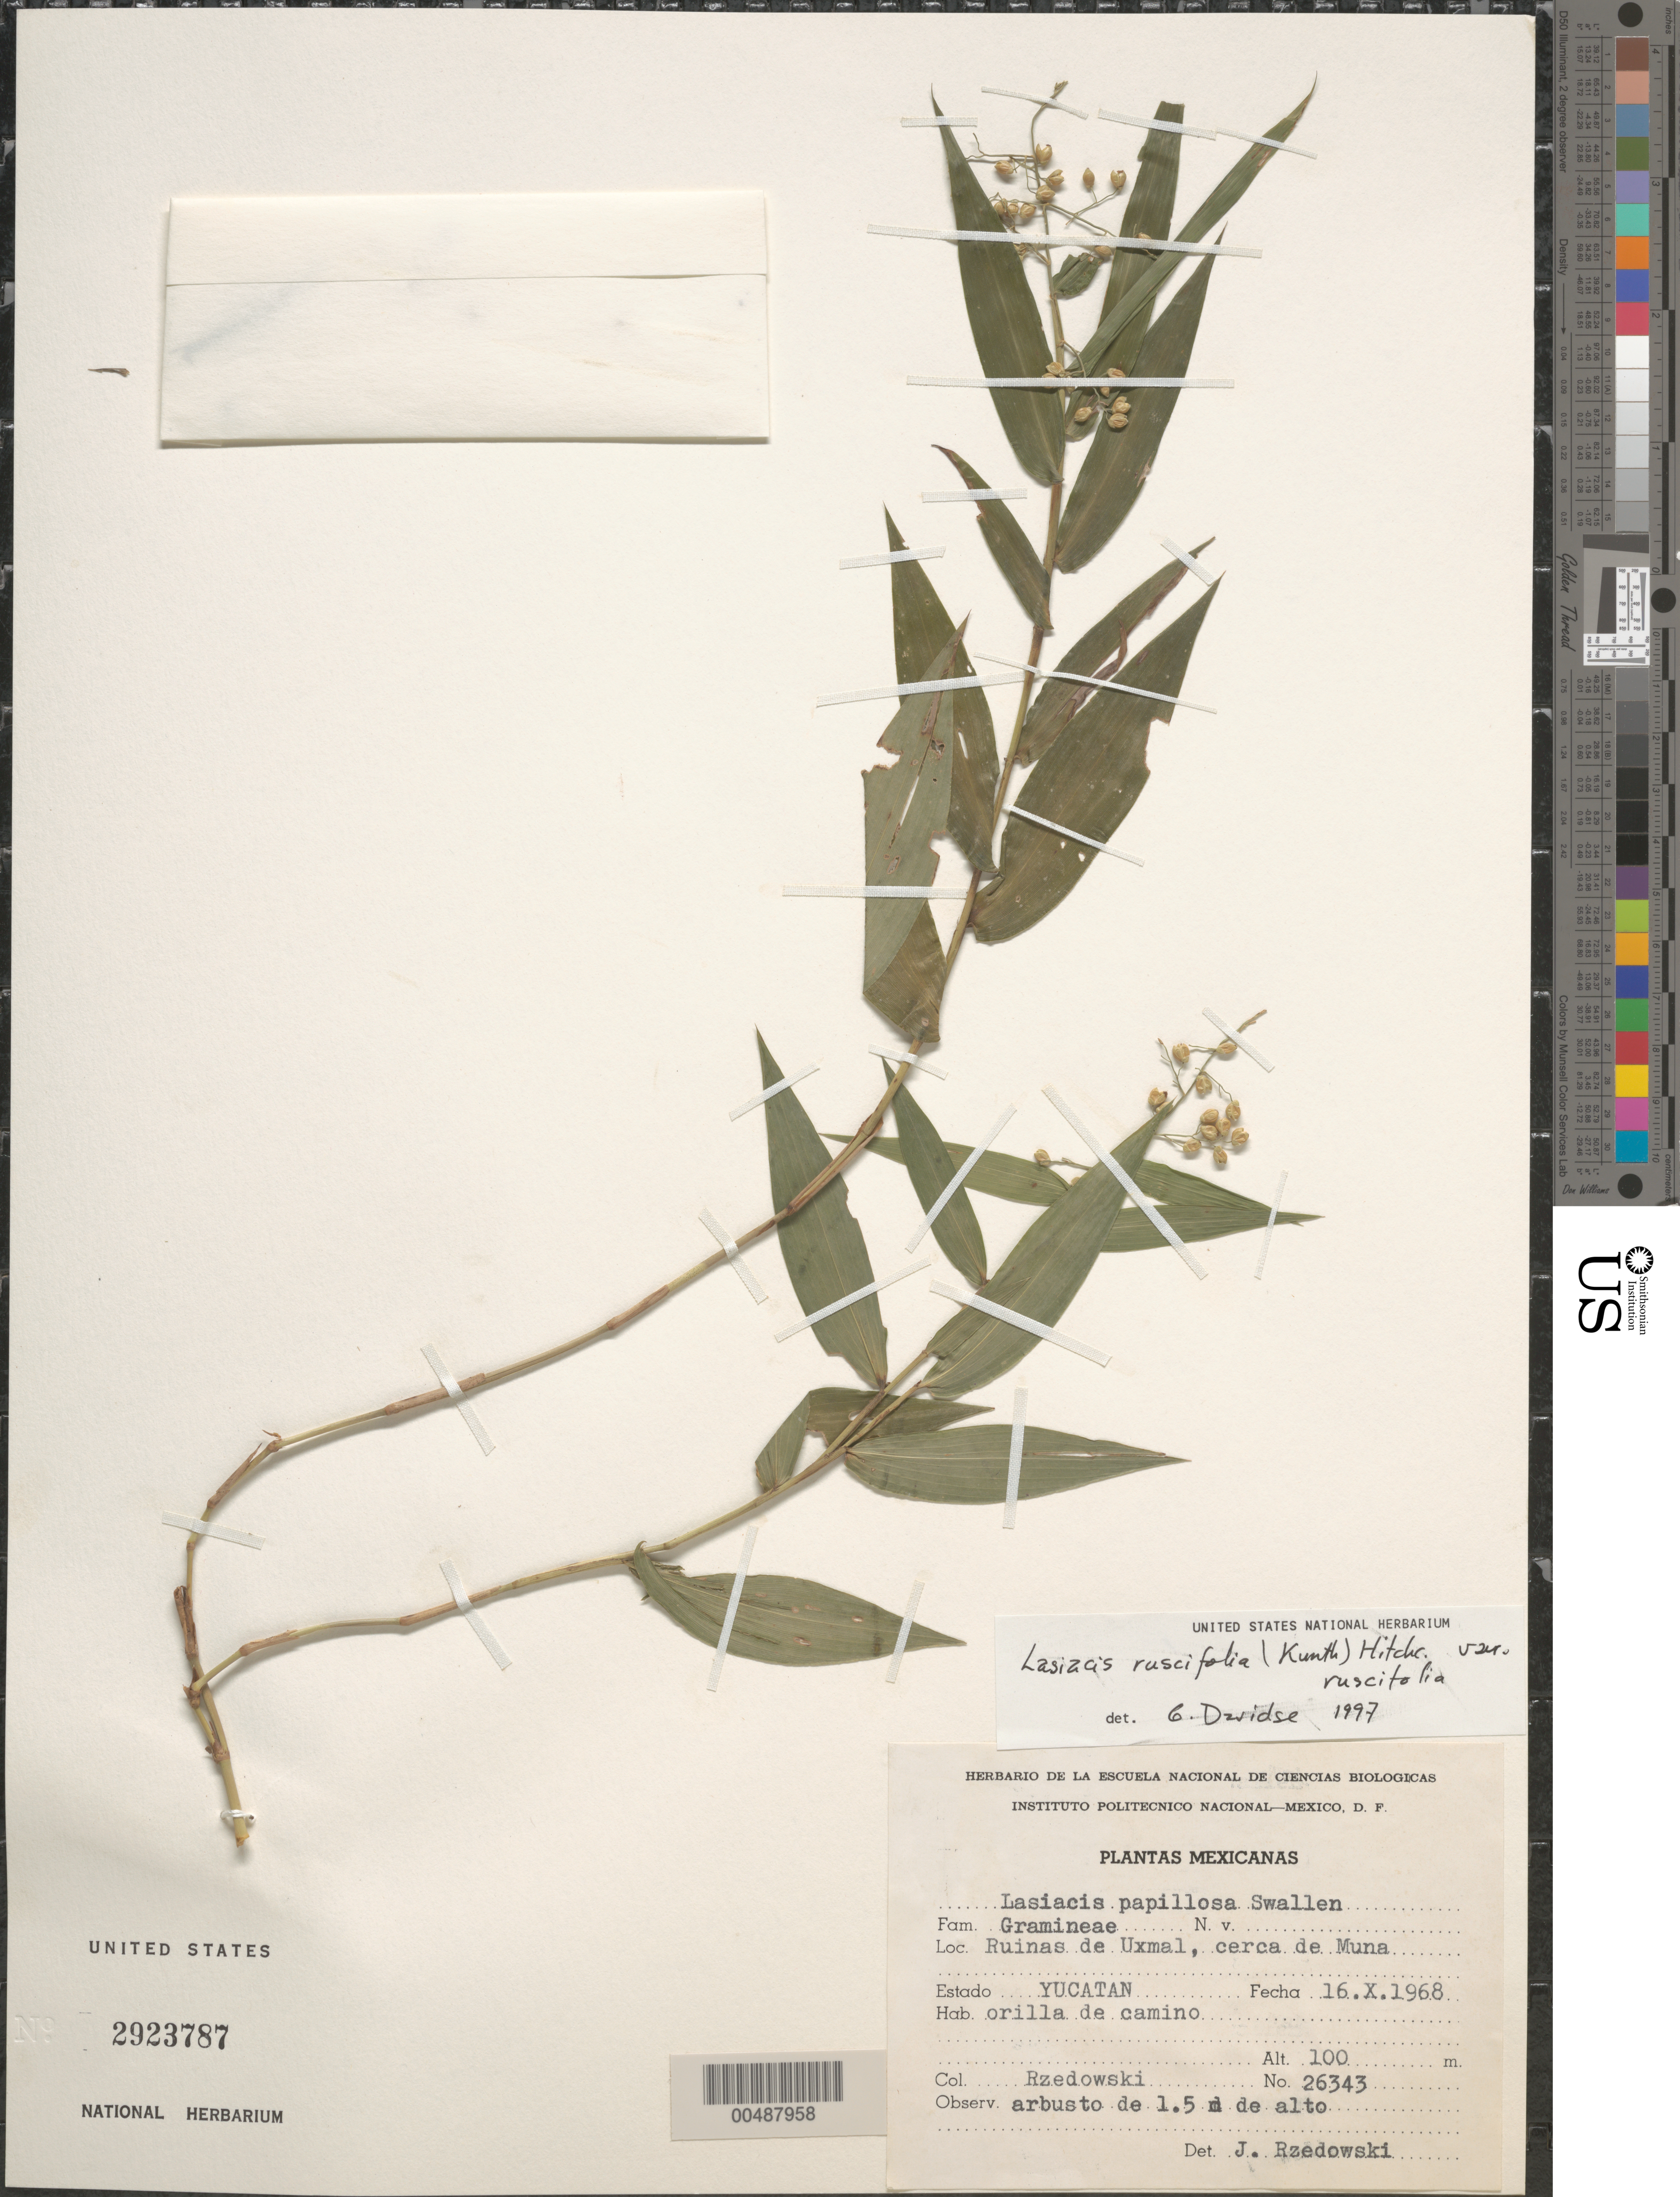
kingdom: Plantae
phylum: Tracheophyta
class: Liliopsida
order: Poales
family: Poaceae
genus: Lasiacis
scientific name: Lasiacis ruscifolia var. ruscifolia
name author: (Kunth) Hitchc.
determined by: Davidse, Gerrit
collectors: J. Rzedowski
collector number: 26343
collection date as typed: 16 Oct 1968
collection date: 1968-10-16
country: Mexico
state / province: Yucatan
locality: Ruinas de Uxmal, cerca de Muna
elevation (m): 100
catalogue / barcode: US 2923787